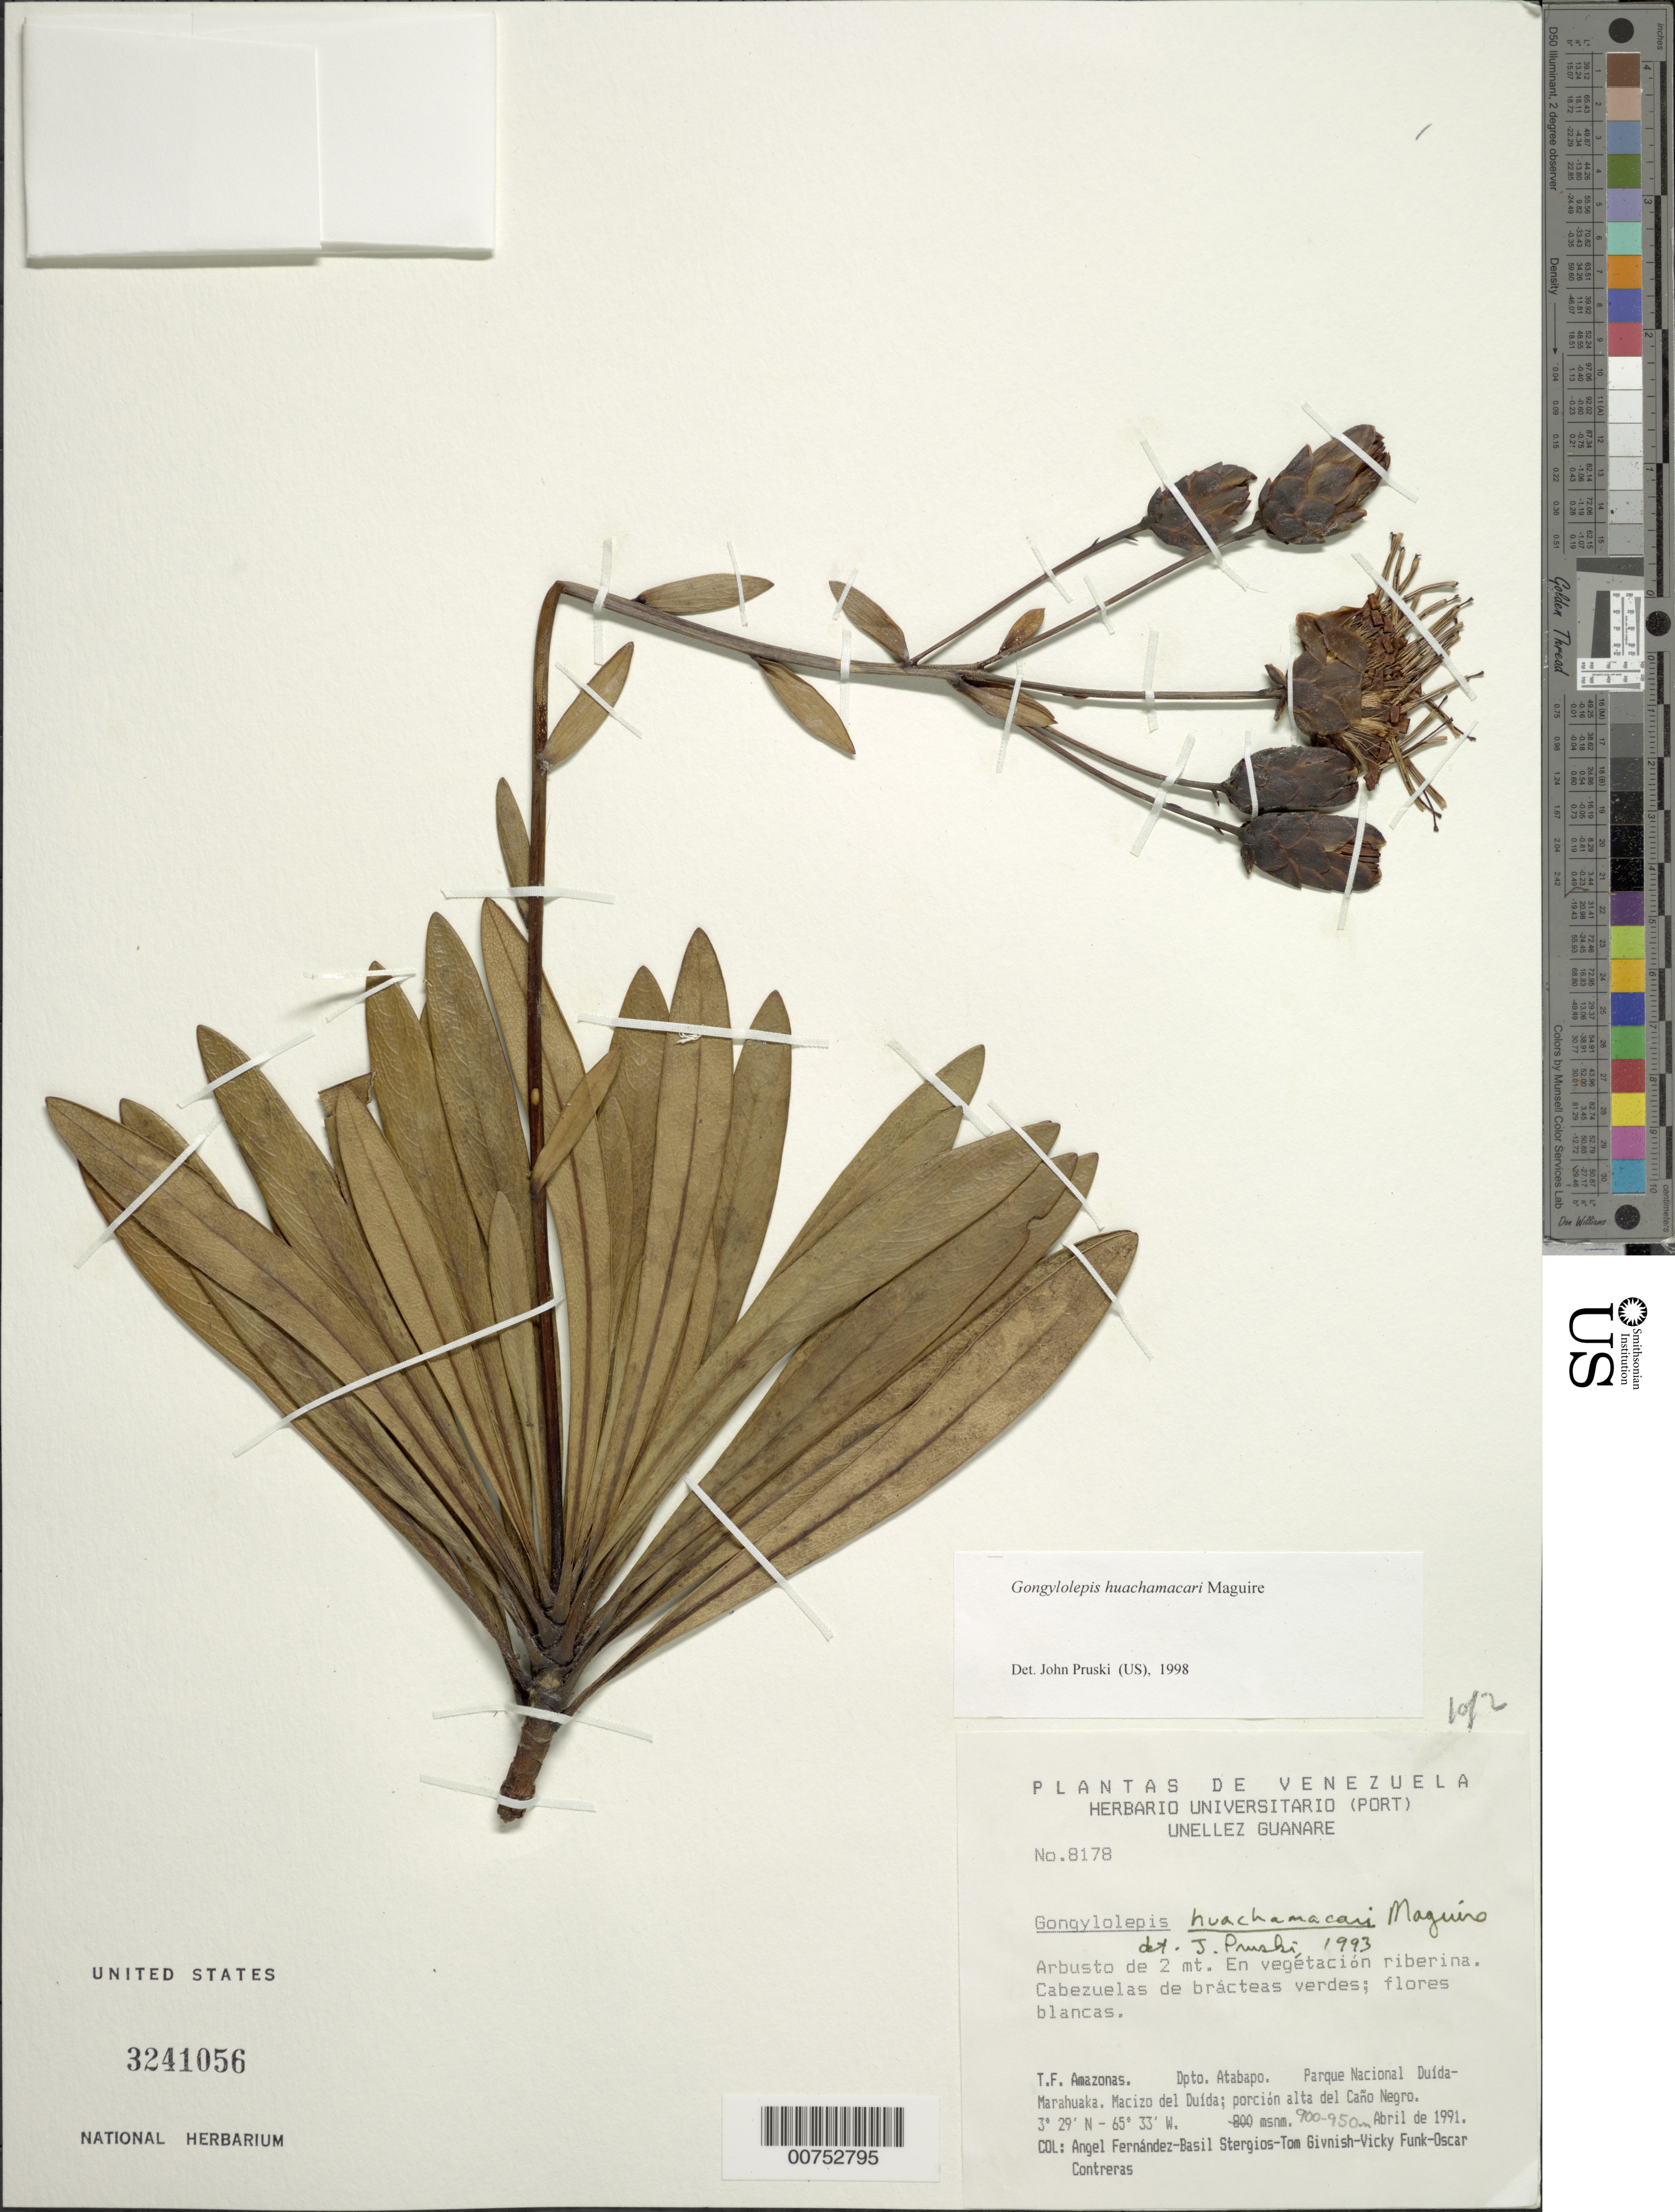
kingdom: Plantae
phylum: Tracheophyta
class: Magnoliopsida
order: Asterales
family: Asteraceae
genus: Gongylolepis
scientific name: Gongylolepis huachamacari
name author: Maguire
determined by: Pruski, J. F.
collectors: A. Fernández, B. G. Stergios, T. J. Givnish, V. Funk & O. Contreras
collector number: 8178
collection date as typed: Apr-91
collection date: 1991-04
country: Venezuela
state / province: Amazonas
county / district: Atabapo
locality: Parque Nacional Duída-Marahuaka, Macizo del Duída, porción alta del Caño Negro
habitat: Vegetación riberina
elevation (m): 900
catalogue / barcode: US 3241056